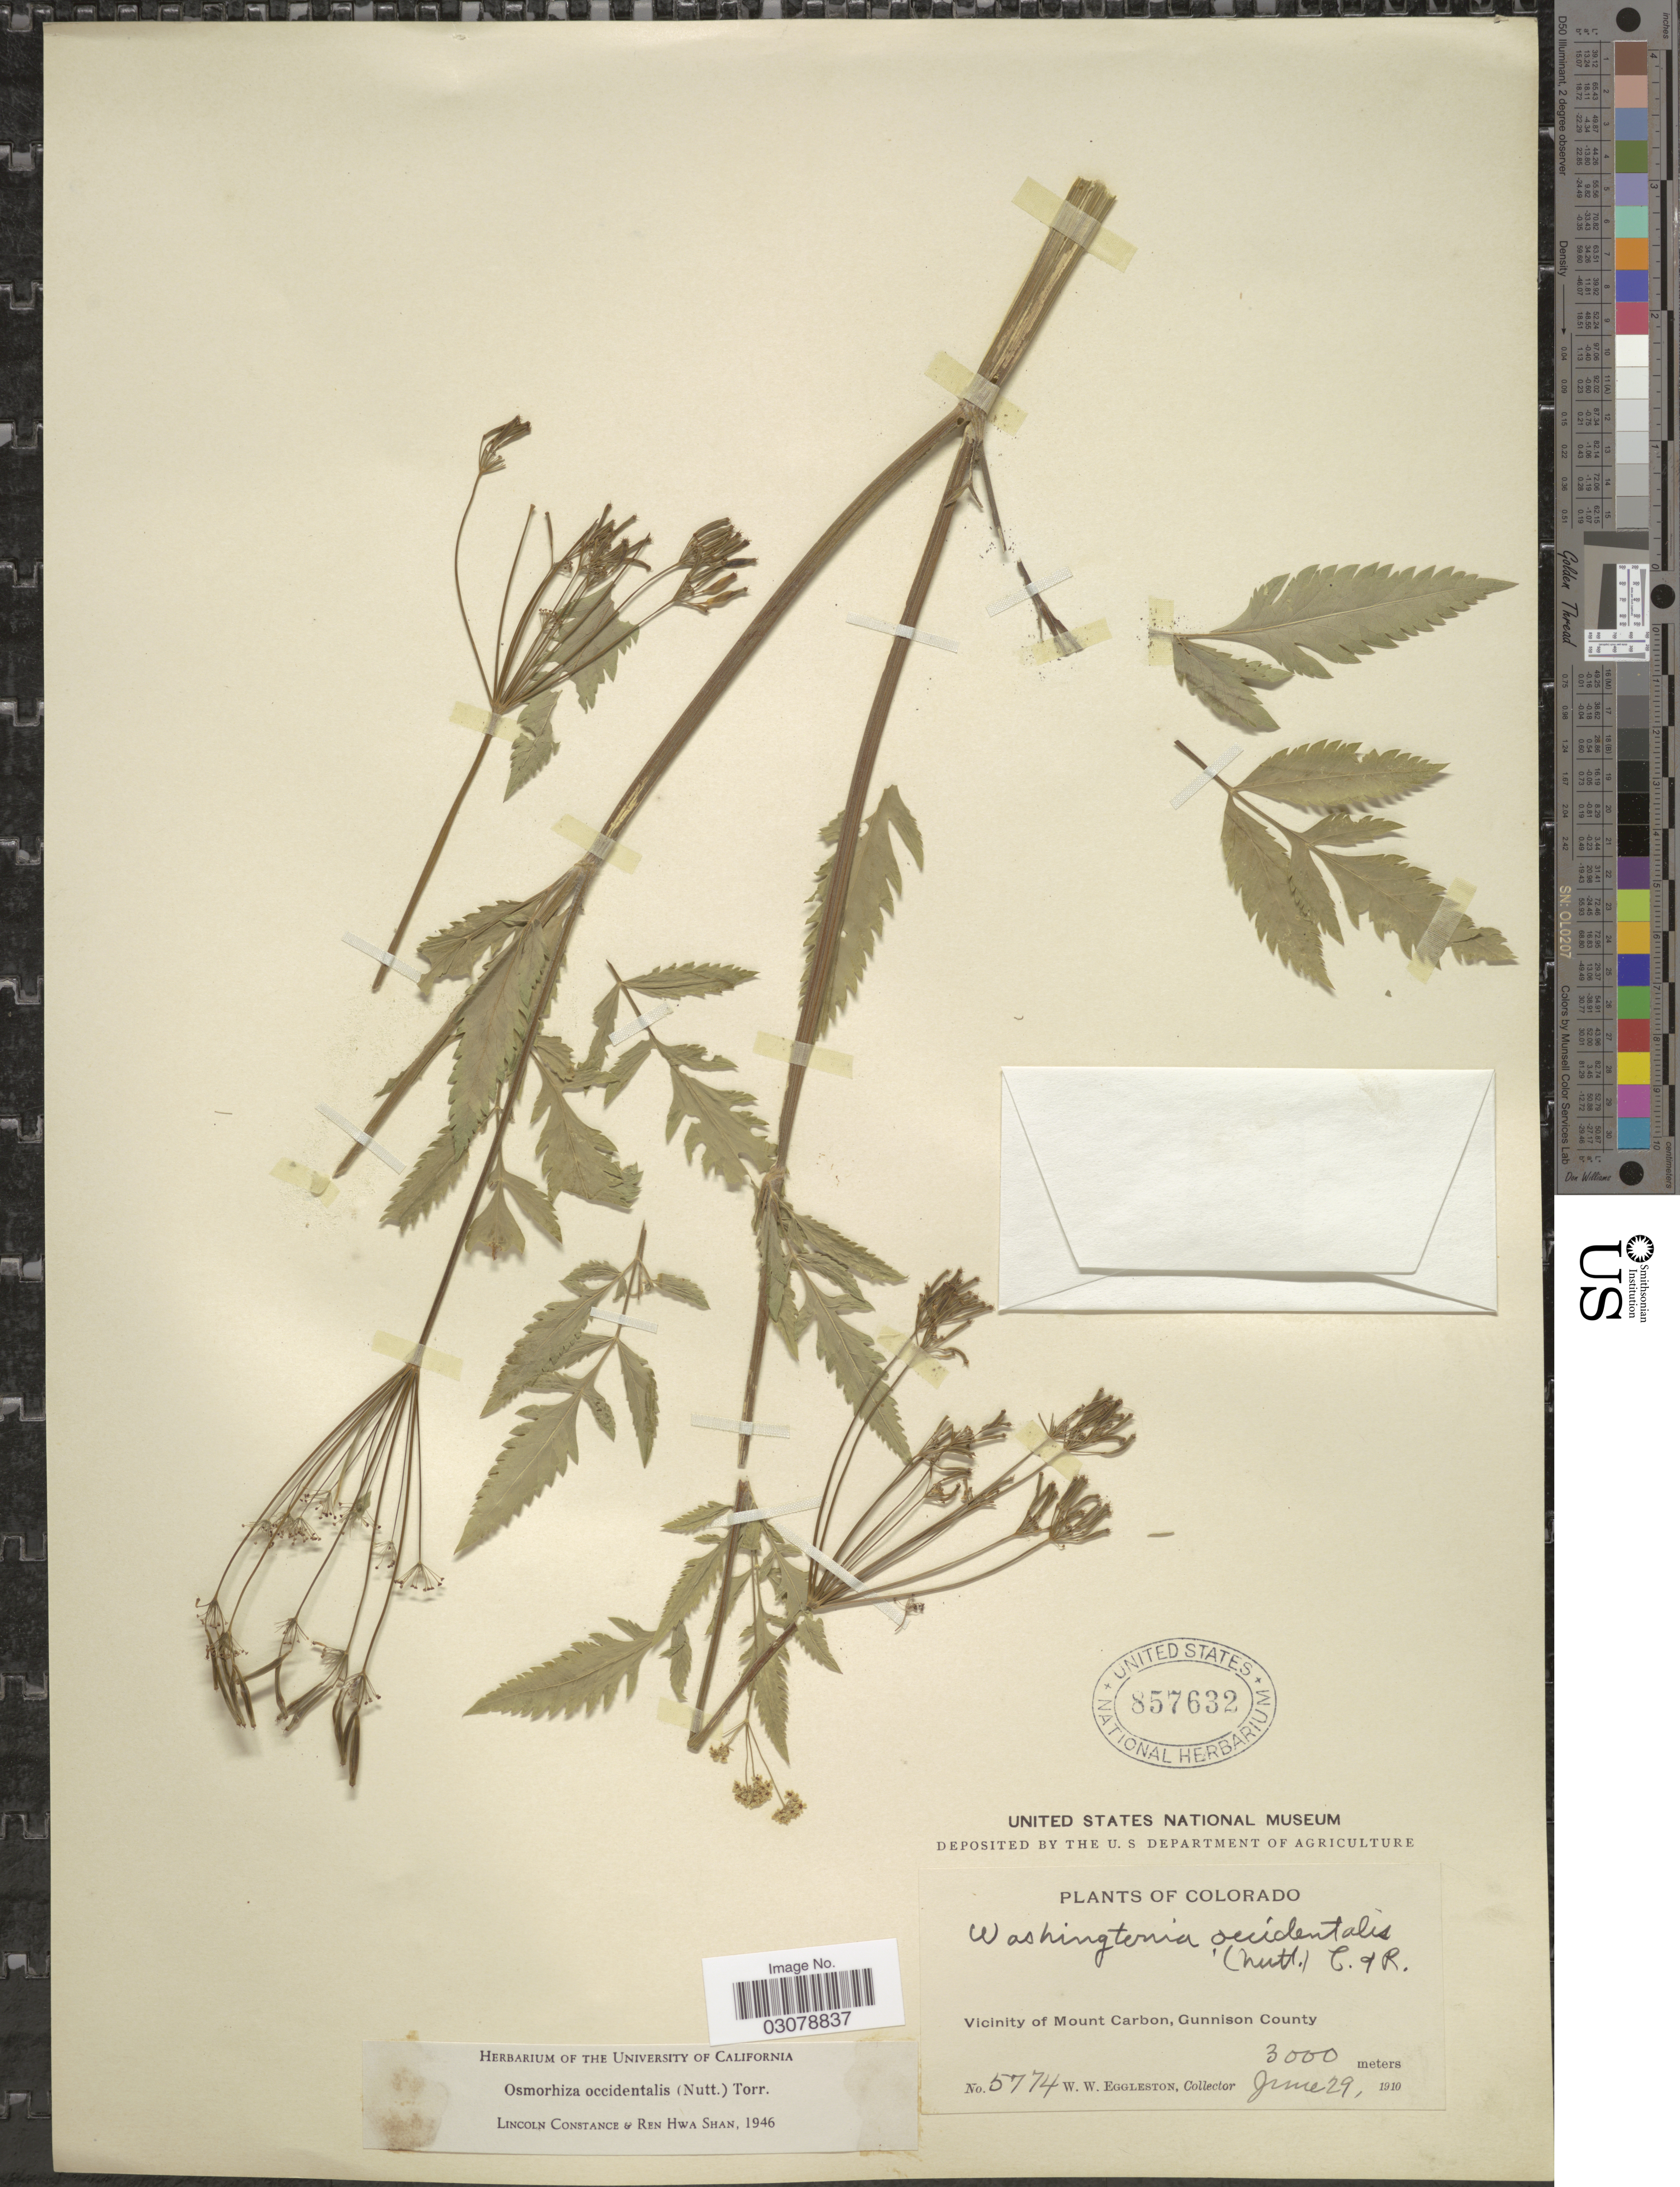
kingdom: Plantae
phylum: Tracheophyta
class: Magnoliopsida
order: Apiales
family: Apiaceae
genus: Osmorhiza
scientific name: Osmorhiza occidentalis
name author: (Nutt.) Torr.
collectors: W. W. Eggleston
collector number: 5774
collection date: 1910-06-29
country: United States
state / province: Colorado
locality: Vicinity of Mount Carbon, Gunnison County.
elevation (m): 3000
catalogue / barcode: US 857632